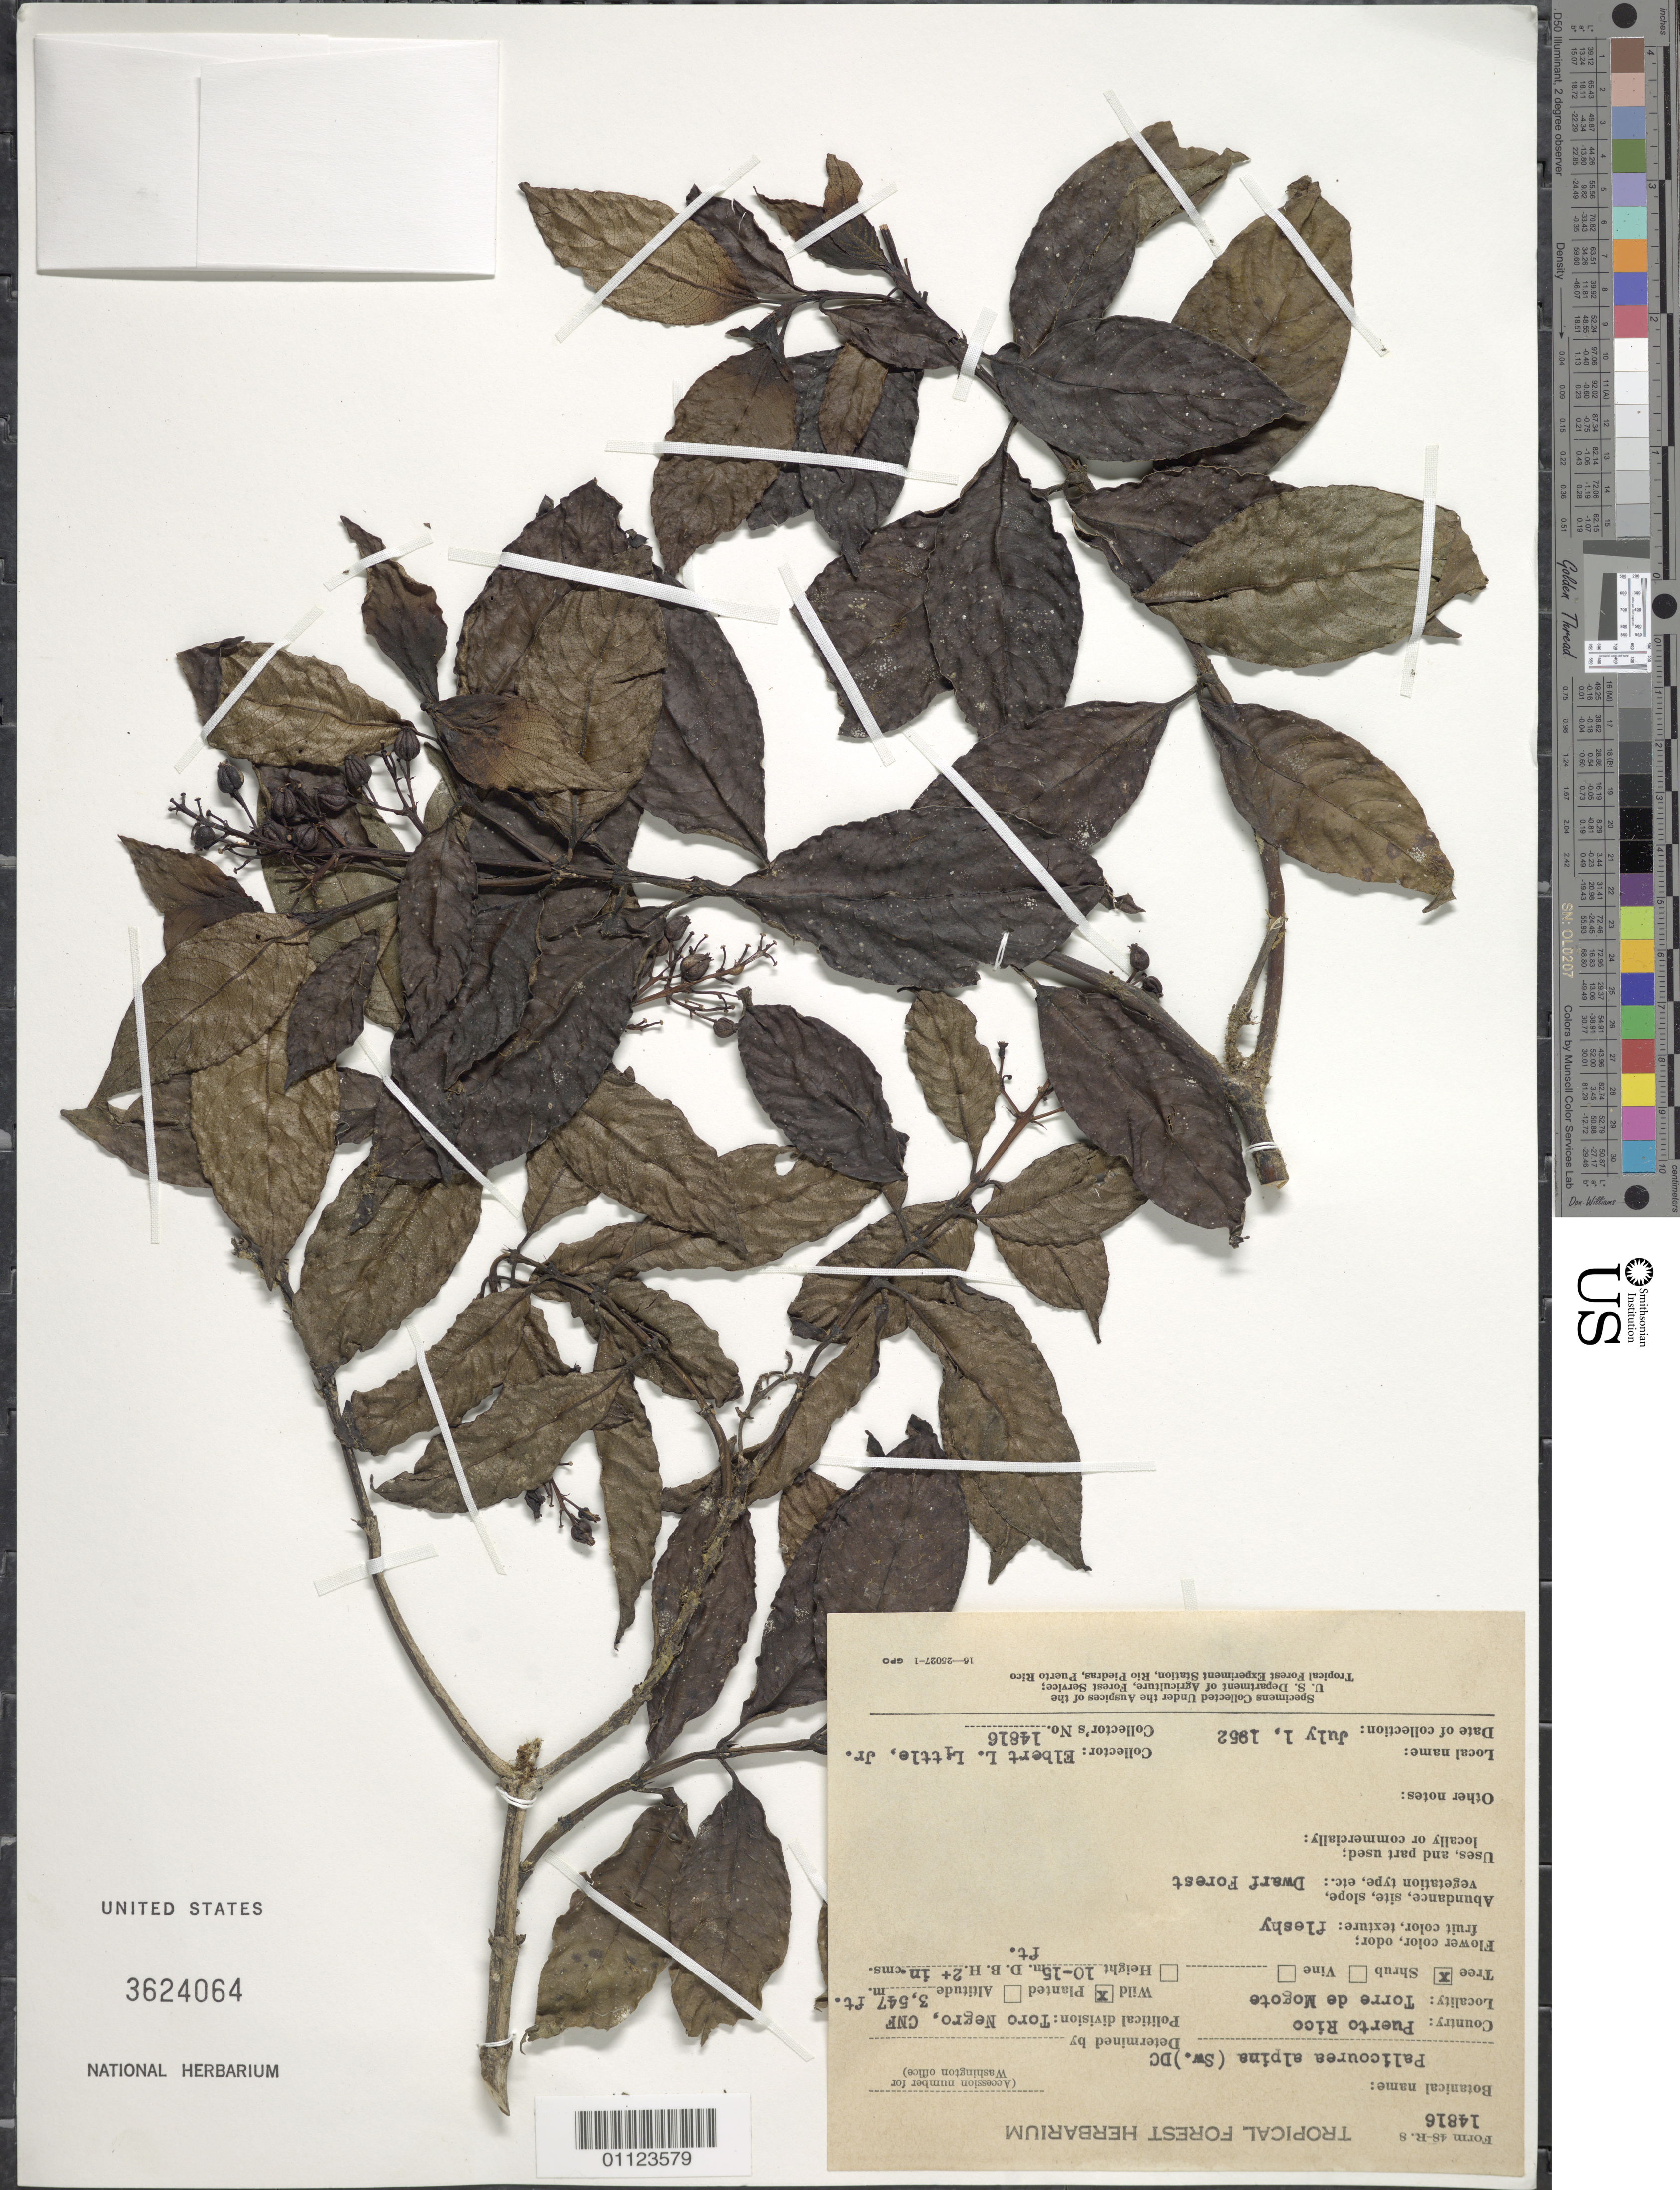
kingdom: Plantae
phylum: Tracheophyta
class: Magnoliopsida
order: Gentianales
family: Rubiaceae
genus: Palicourea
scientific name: Palicourea alpina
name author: (Sw.) DC.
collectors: E. L. Little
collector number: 14816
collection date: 1952-07-01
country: Puerto Rico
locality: Caribbean Nat'l. Forest, Toro Negro, Torre de Mogote.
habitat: Dwarf forest.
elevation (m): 1081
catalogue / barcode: US 3624064